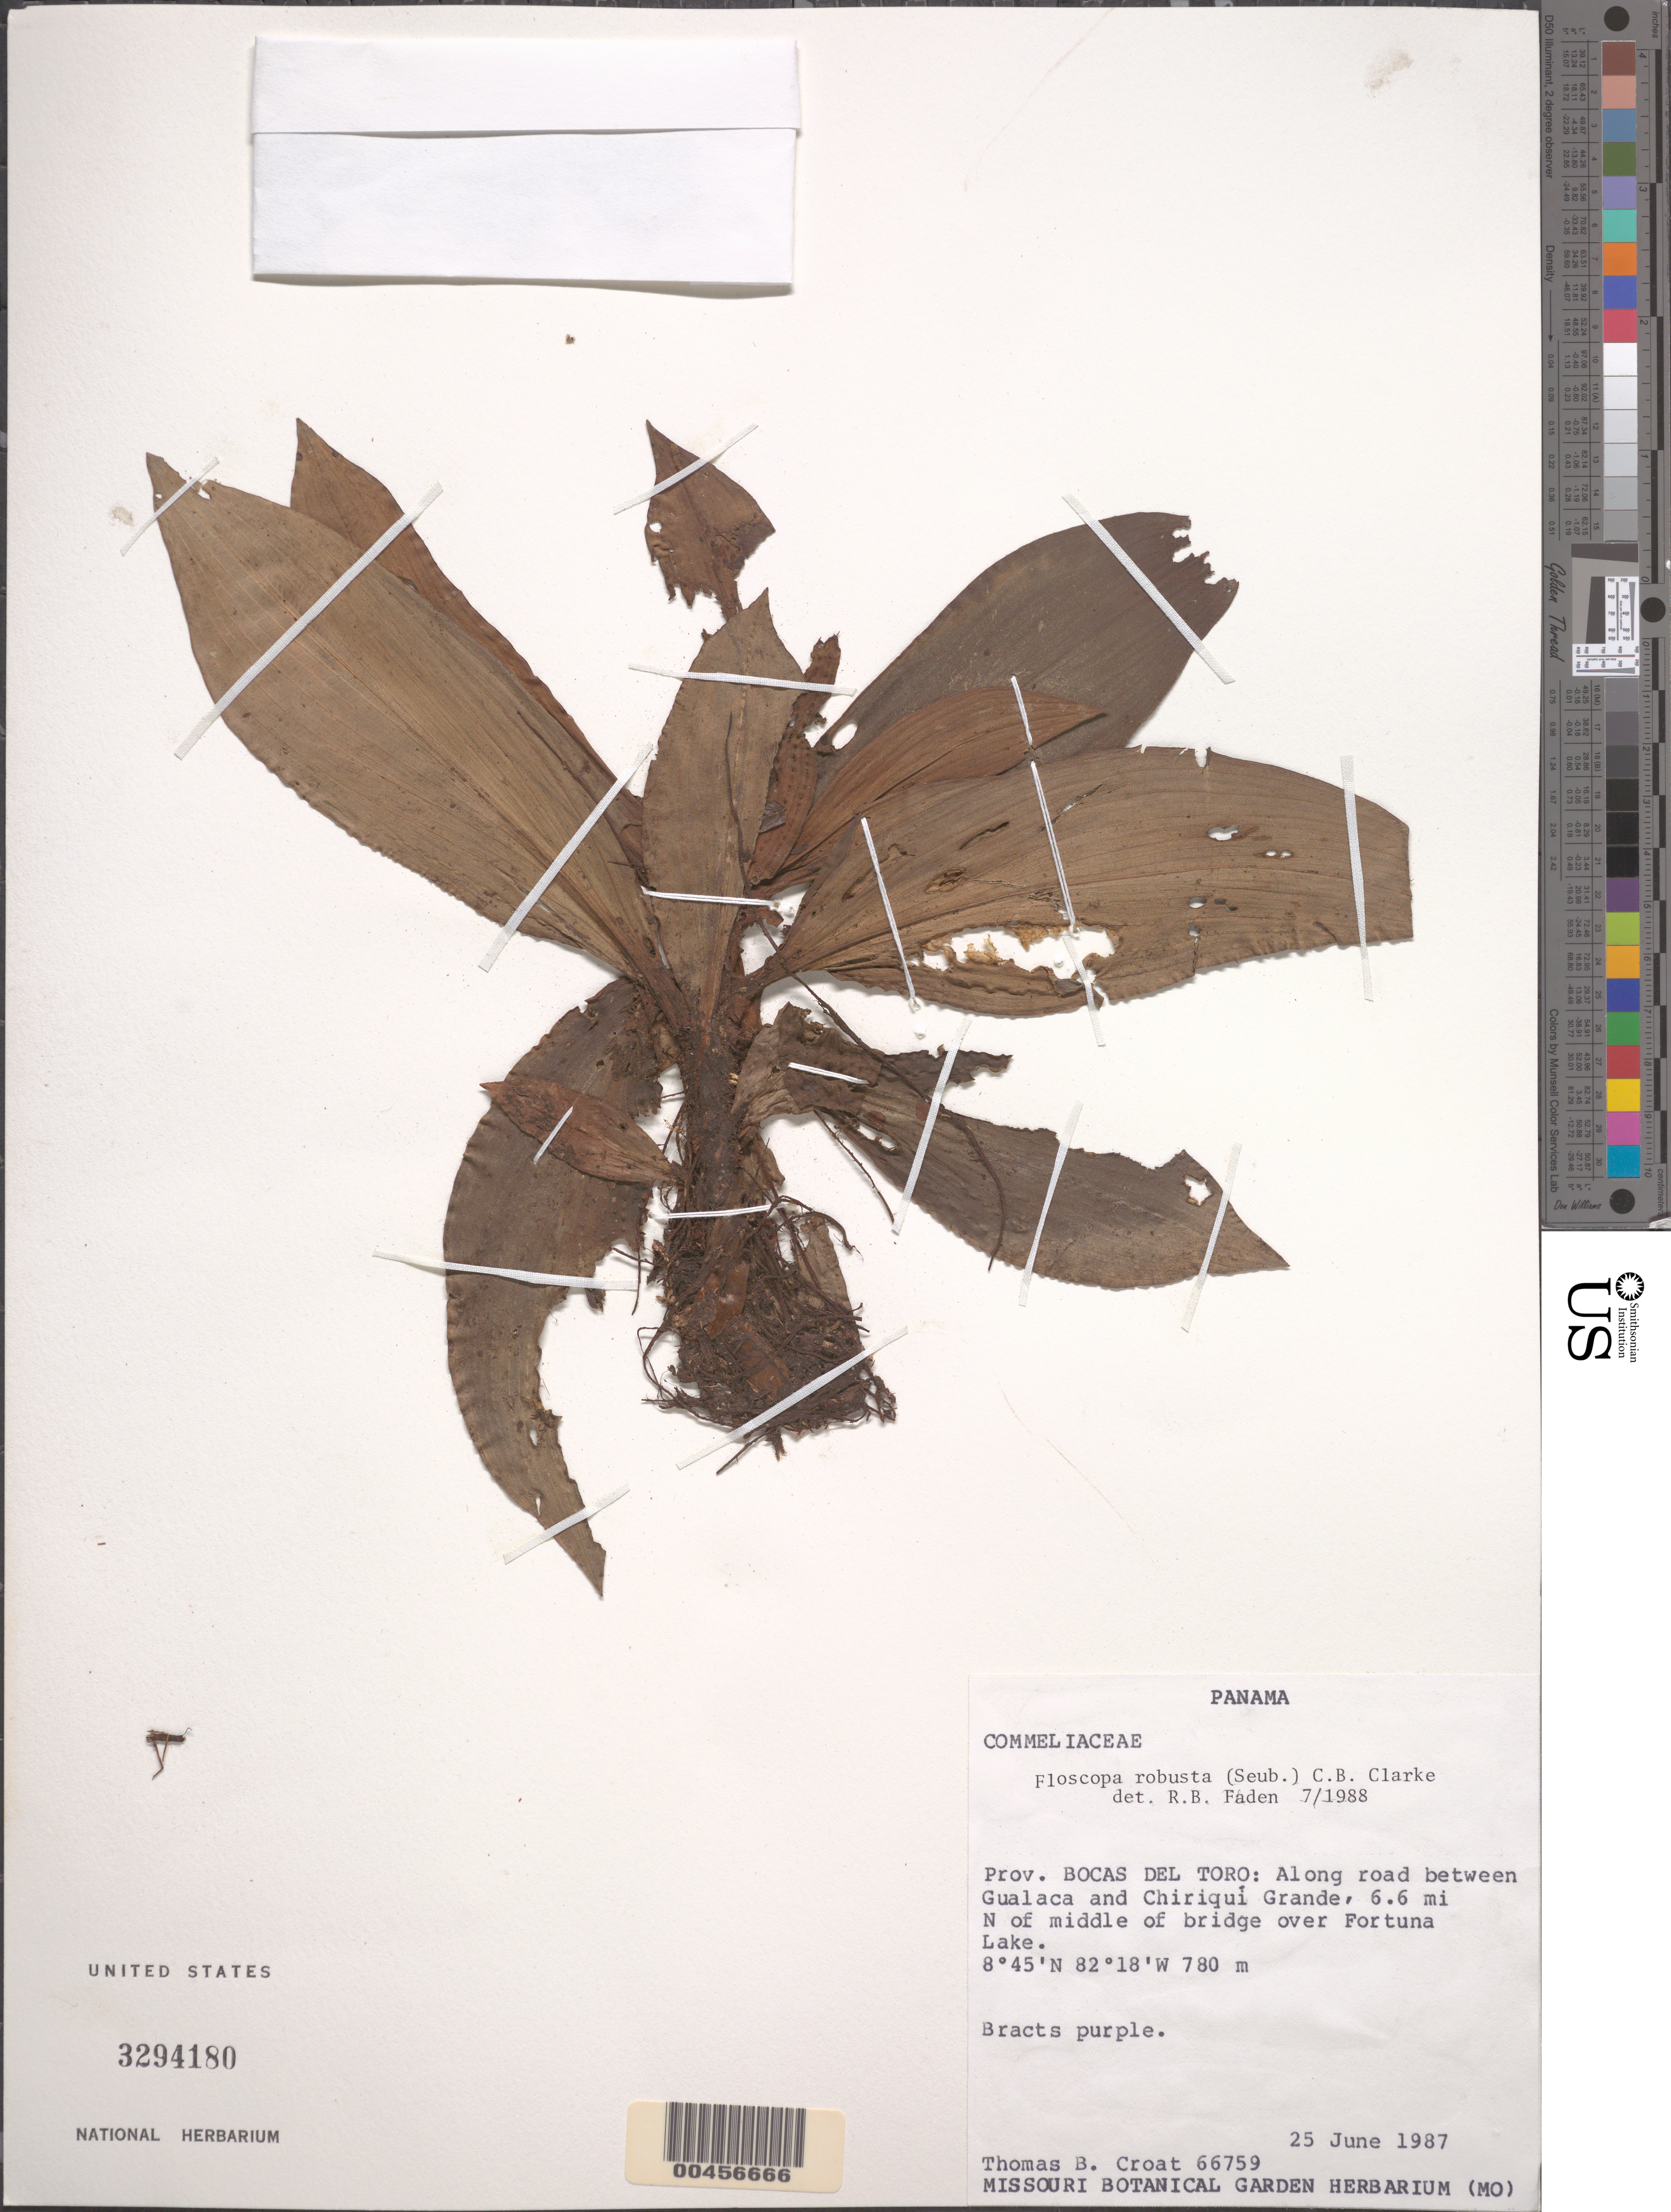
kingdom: Plantae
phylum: Tracheophyta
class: Liliopsida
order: Commelinales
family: Commelinaceae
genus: Floscopa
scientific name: Floscopa robusta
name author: (Seub.) C.B. Clarke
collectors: T. B. Croat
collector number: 66759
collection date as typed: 25 Jun 1987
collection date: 1987-06-25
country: Panama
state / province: Bocas del Toro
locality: Between Gualaca and Chiriquí Grande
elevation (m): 780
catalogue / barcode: US 3294180